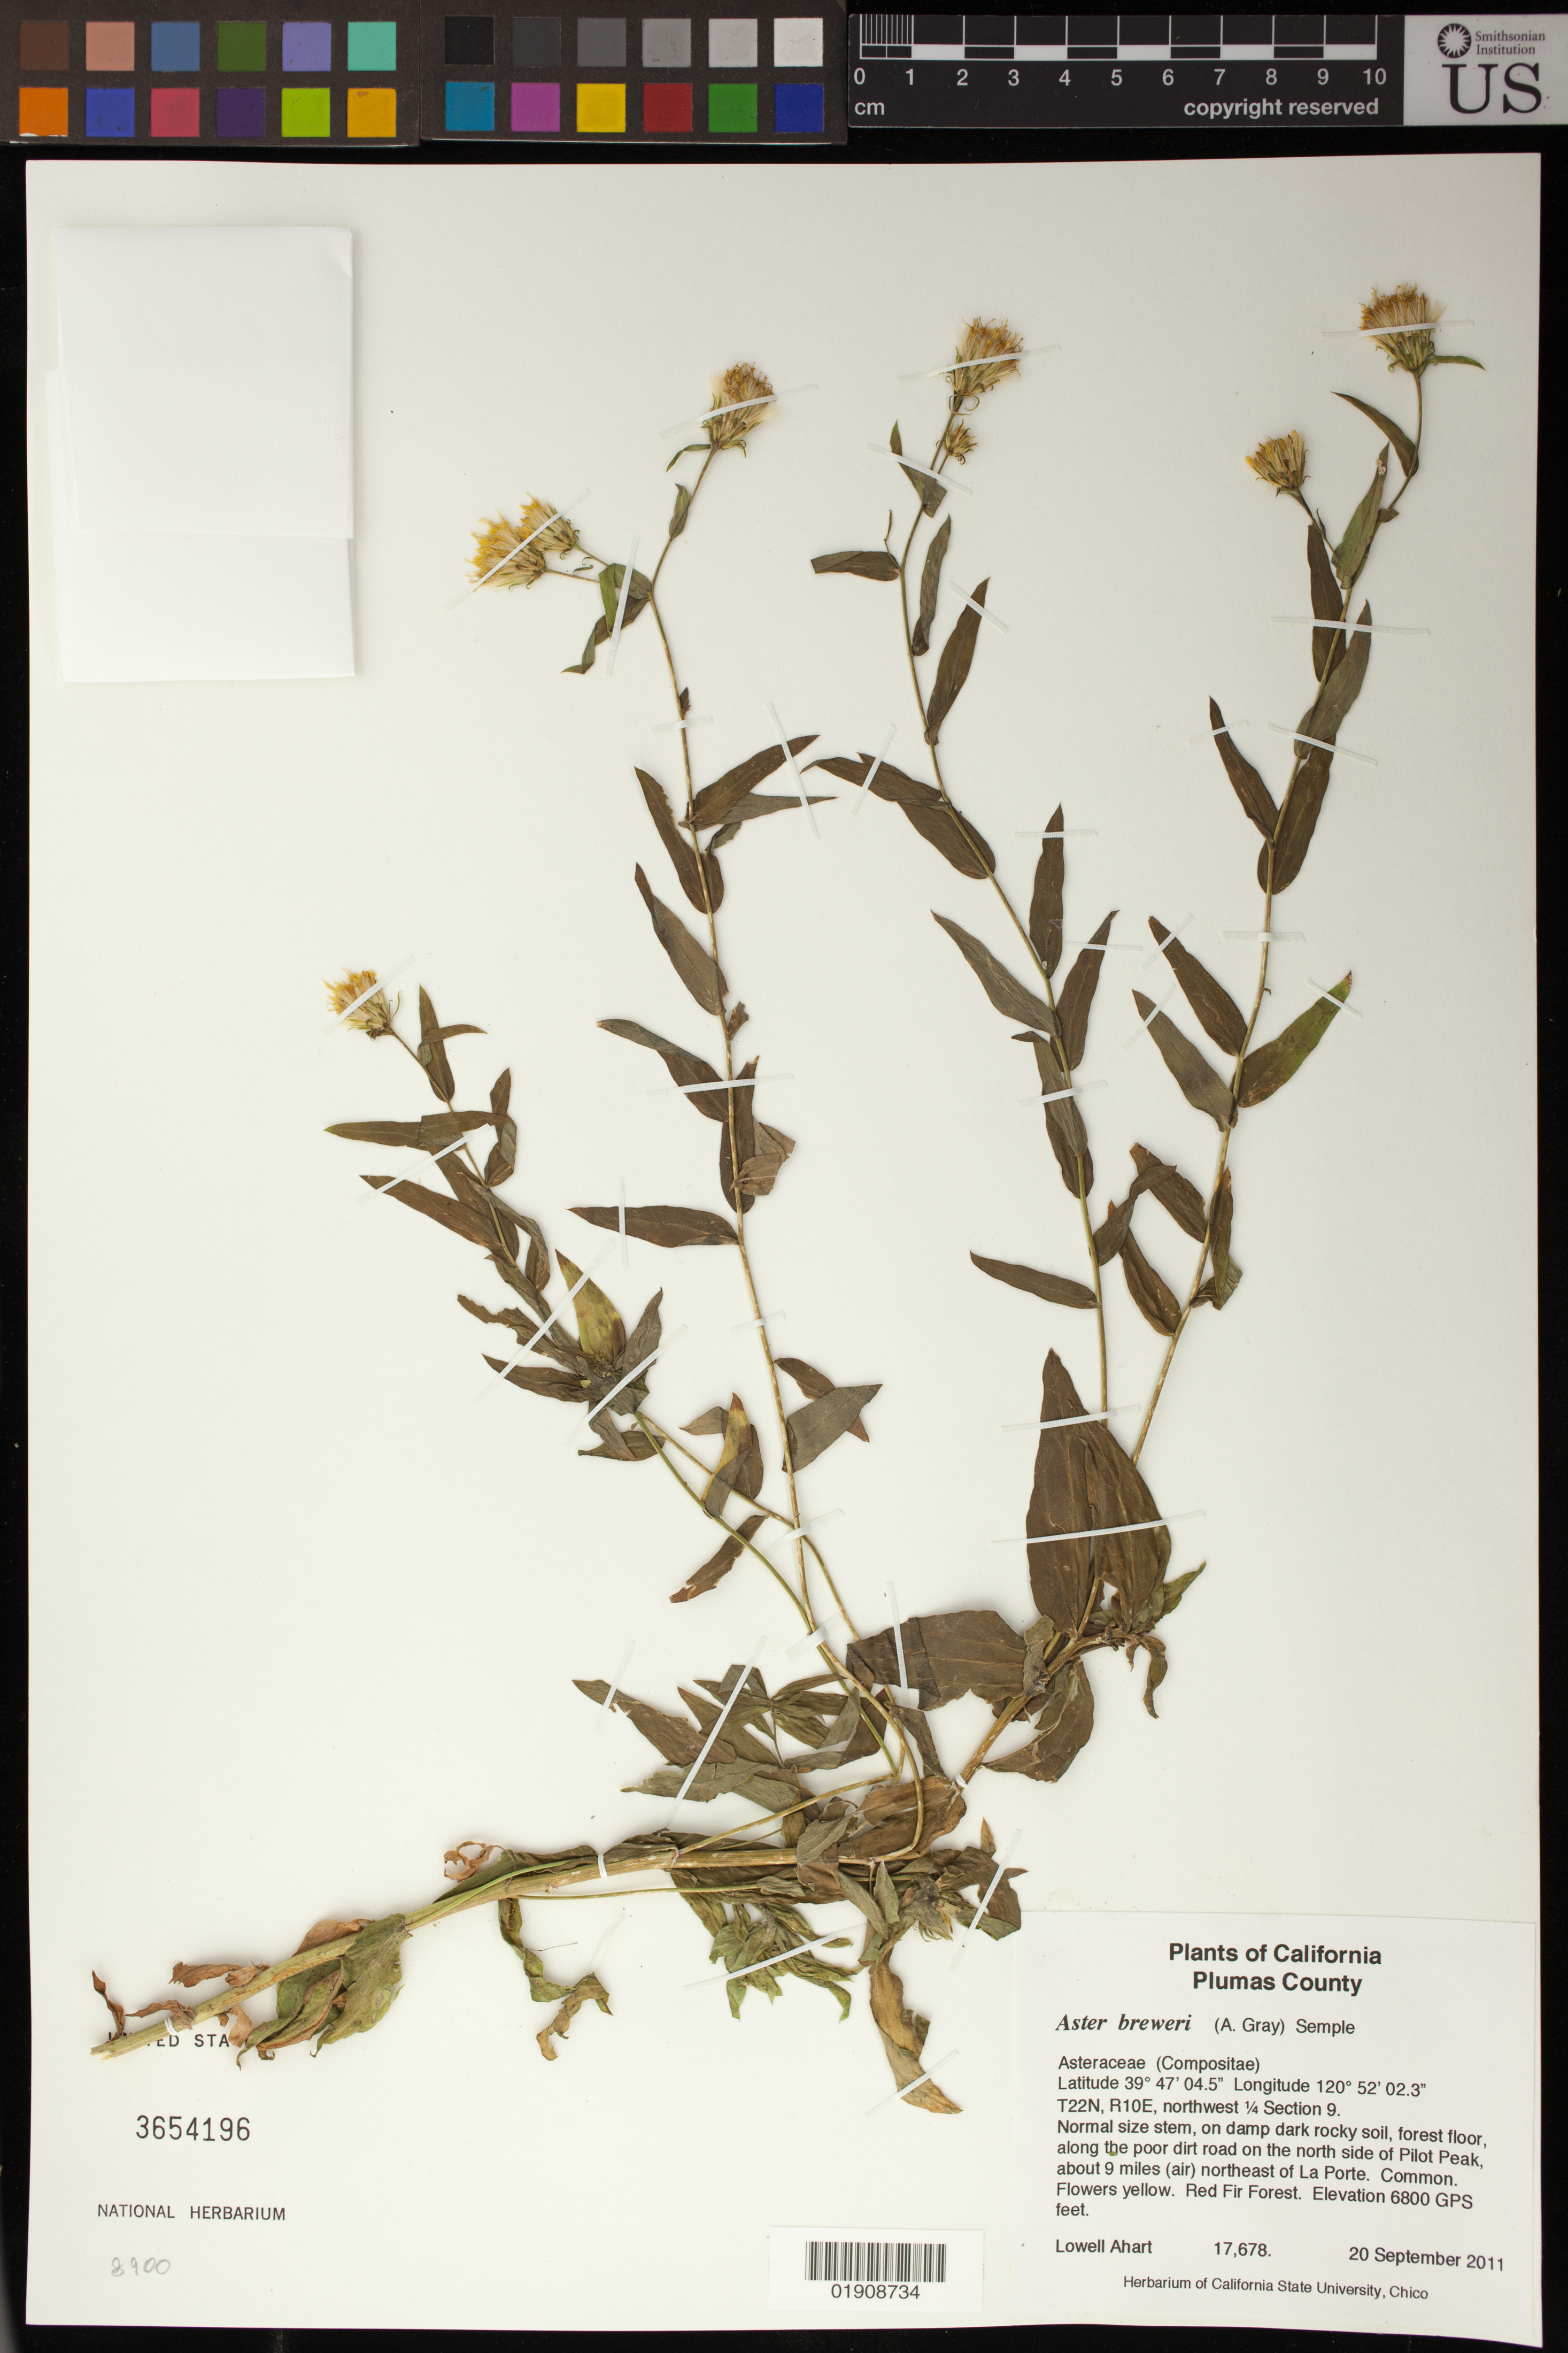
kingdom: Plantae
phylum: Tracheophyta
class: Magnoliopsida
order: Asterales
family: Asteraceae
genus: Eucephalus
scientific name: Eucephalus breweri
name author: (A. Gray) G.L. Nesom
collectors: L. Ahart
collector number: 17678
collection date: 2011-09-20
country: United States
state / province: California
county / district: Plumas Co.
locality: T22N, R10E, northwest ¼ Section 9. Along the poor dirt road on the N side of Polot Peak, ca. 9 mi (air) NE of La Porte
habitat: Red Fir Forest. On damp dark rocky soil, forest floor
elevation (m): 2073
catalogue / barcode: US 3654196